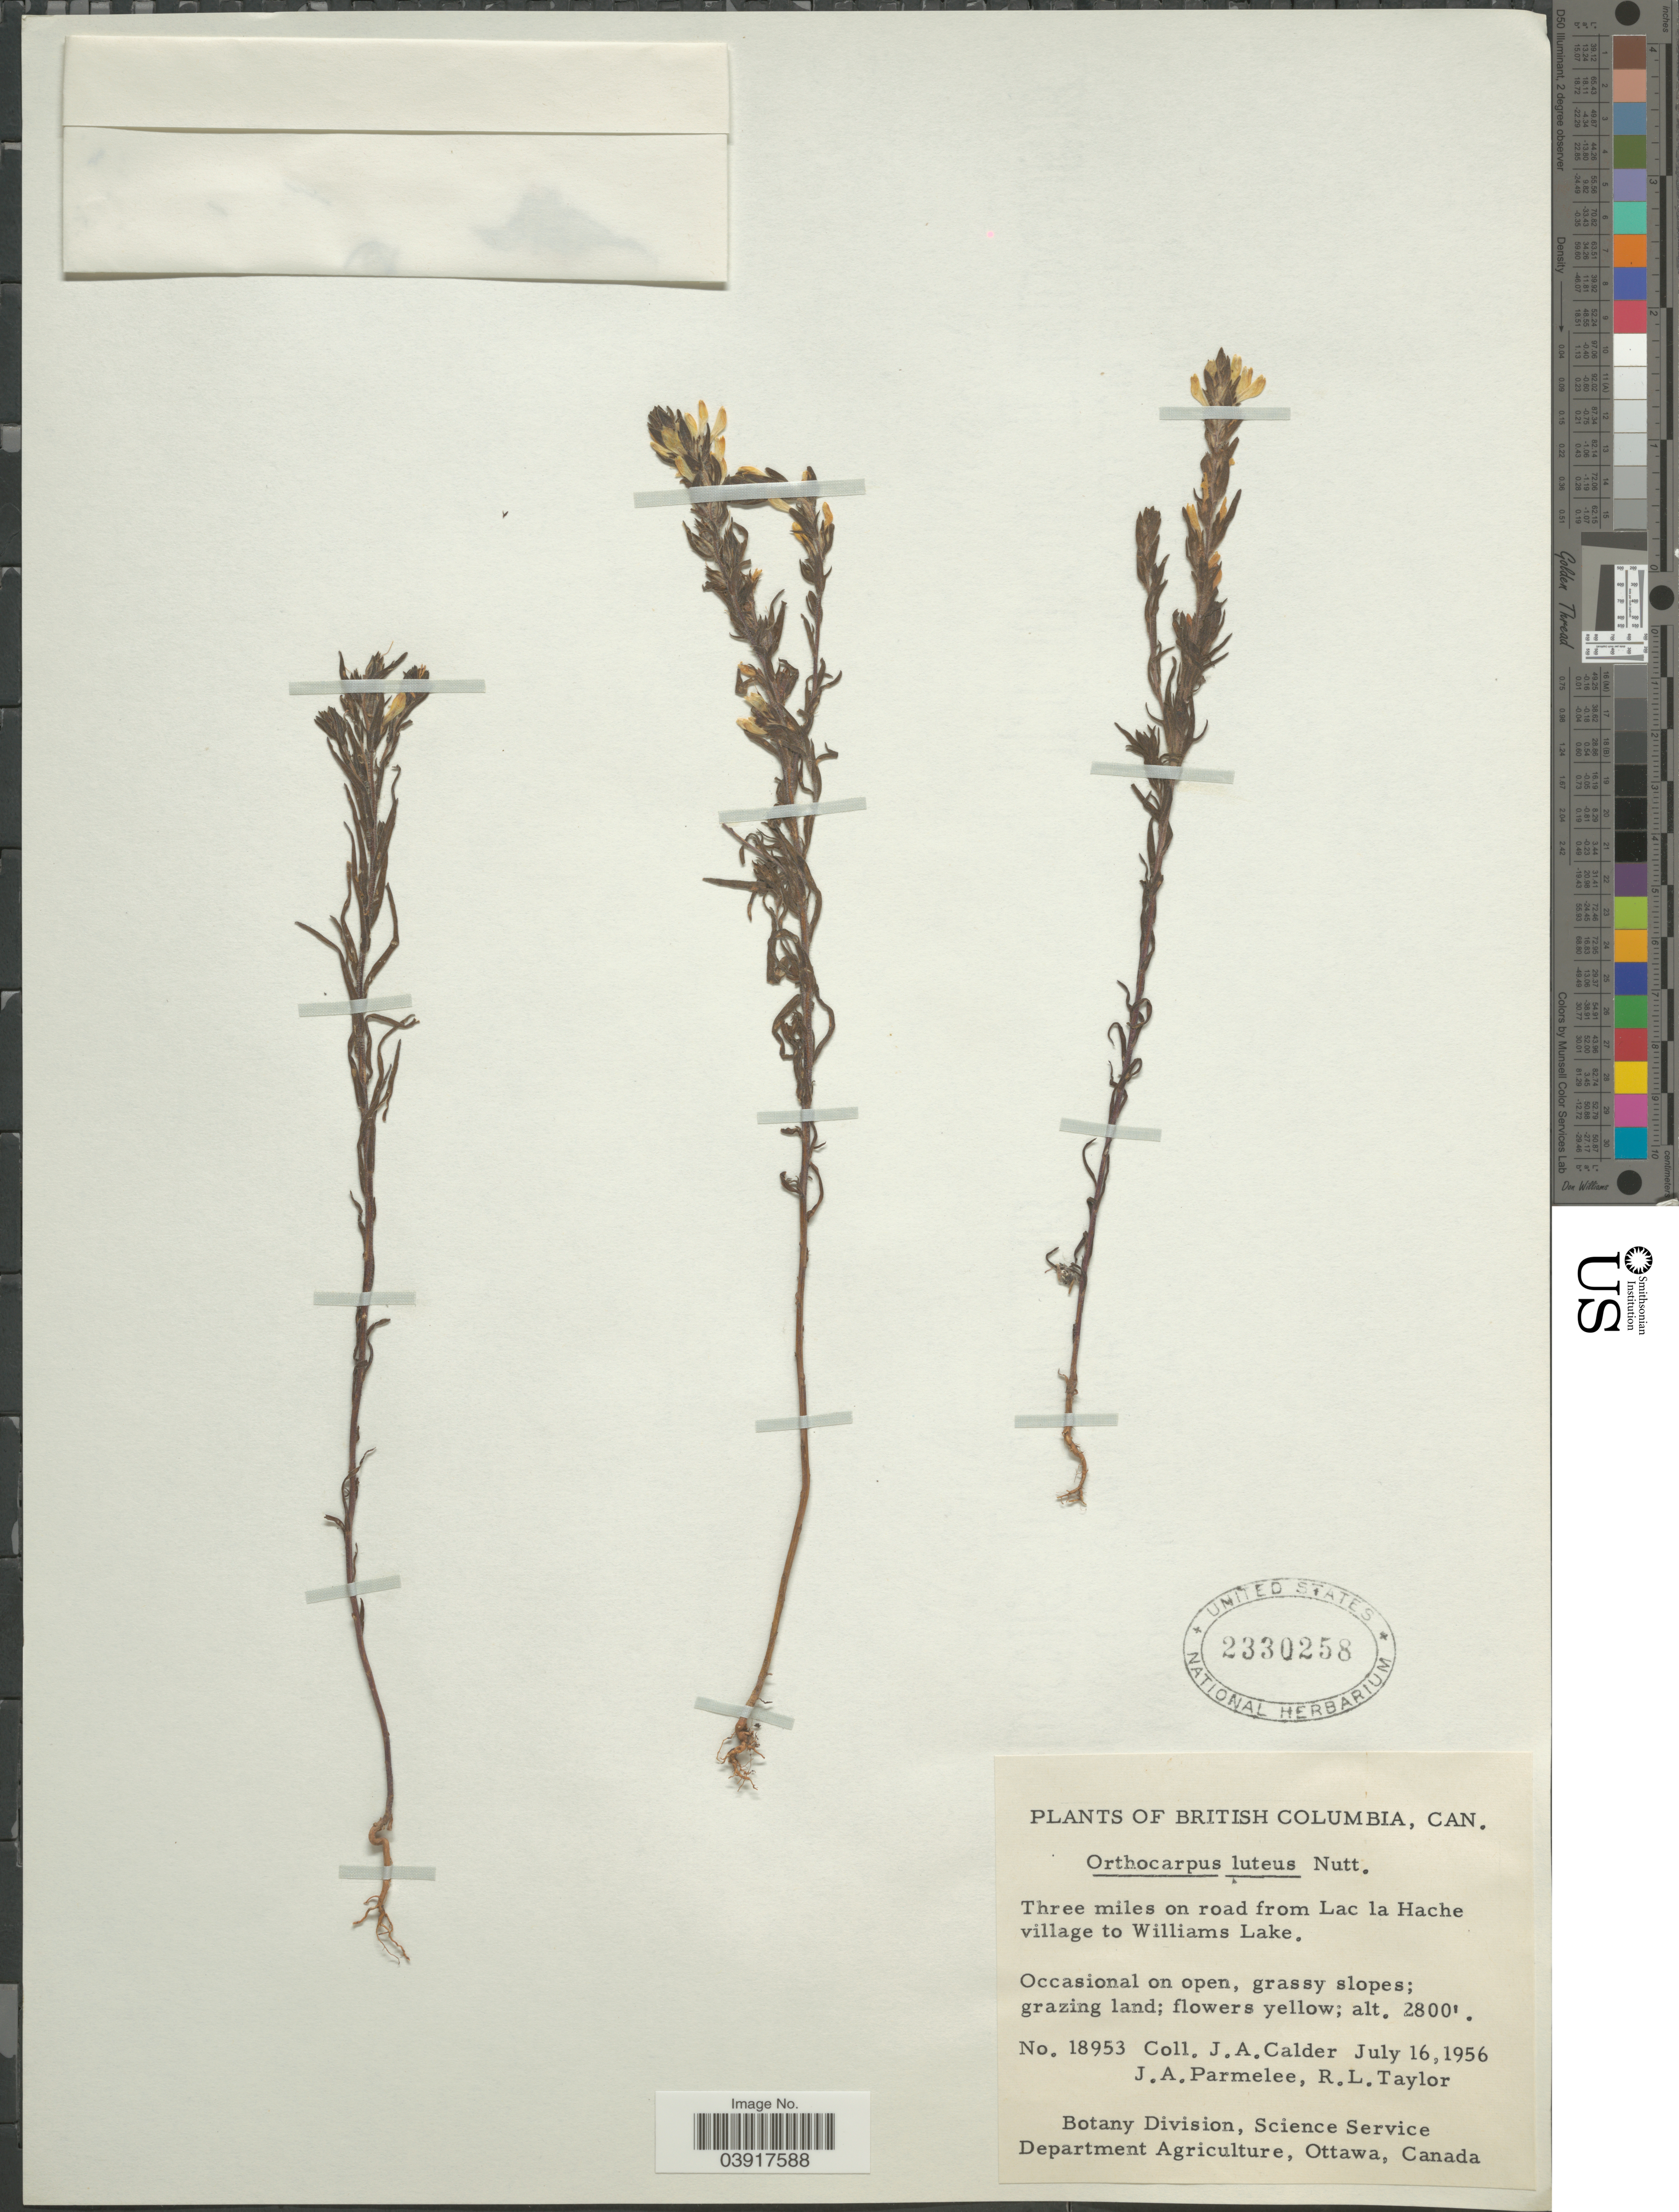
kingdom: Plantae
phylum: Tracheophyta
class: Magnoliopsida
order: Lamiales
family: Orobanchaceae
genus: Orthocarpus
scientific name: Orthocarpus luteus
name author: Nutt.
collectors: J. A. Calder, J. A. Parmelee & R. Taylor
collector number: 18953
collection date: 1956-07-16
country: Canada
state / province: British Columbia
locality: Three miles on road from Lac la Hache village to Williams Lake.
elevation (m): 853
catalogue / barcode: US 2330258